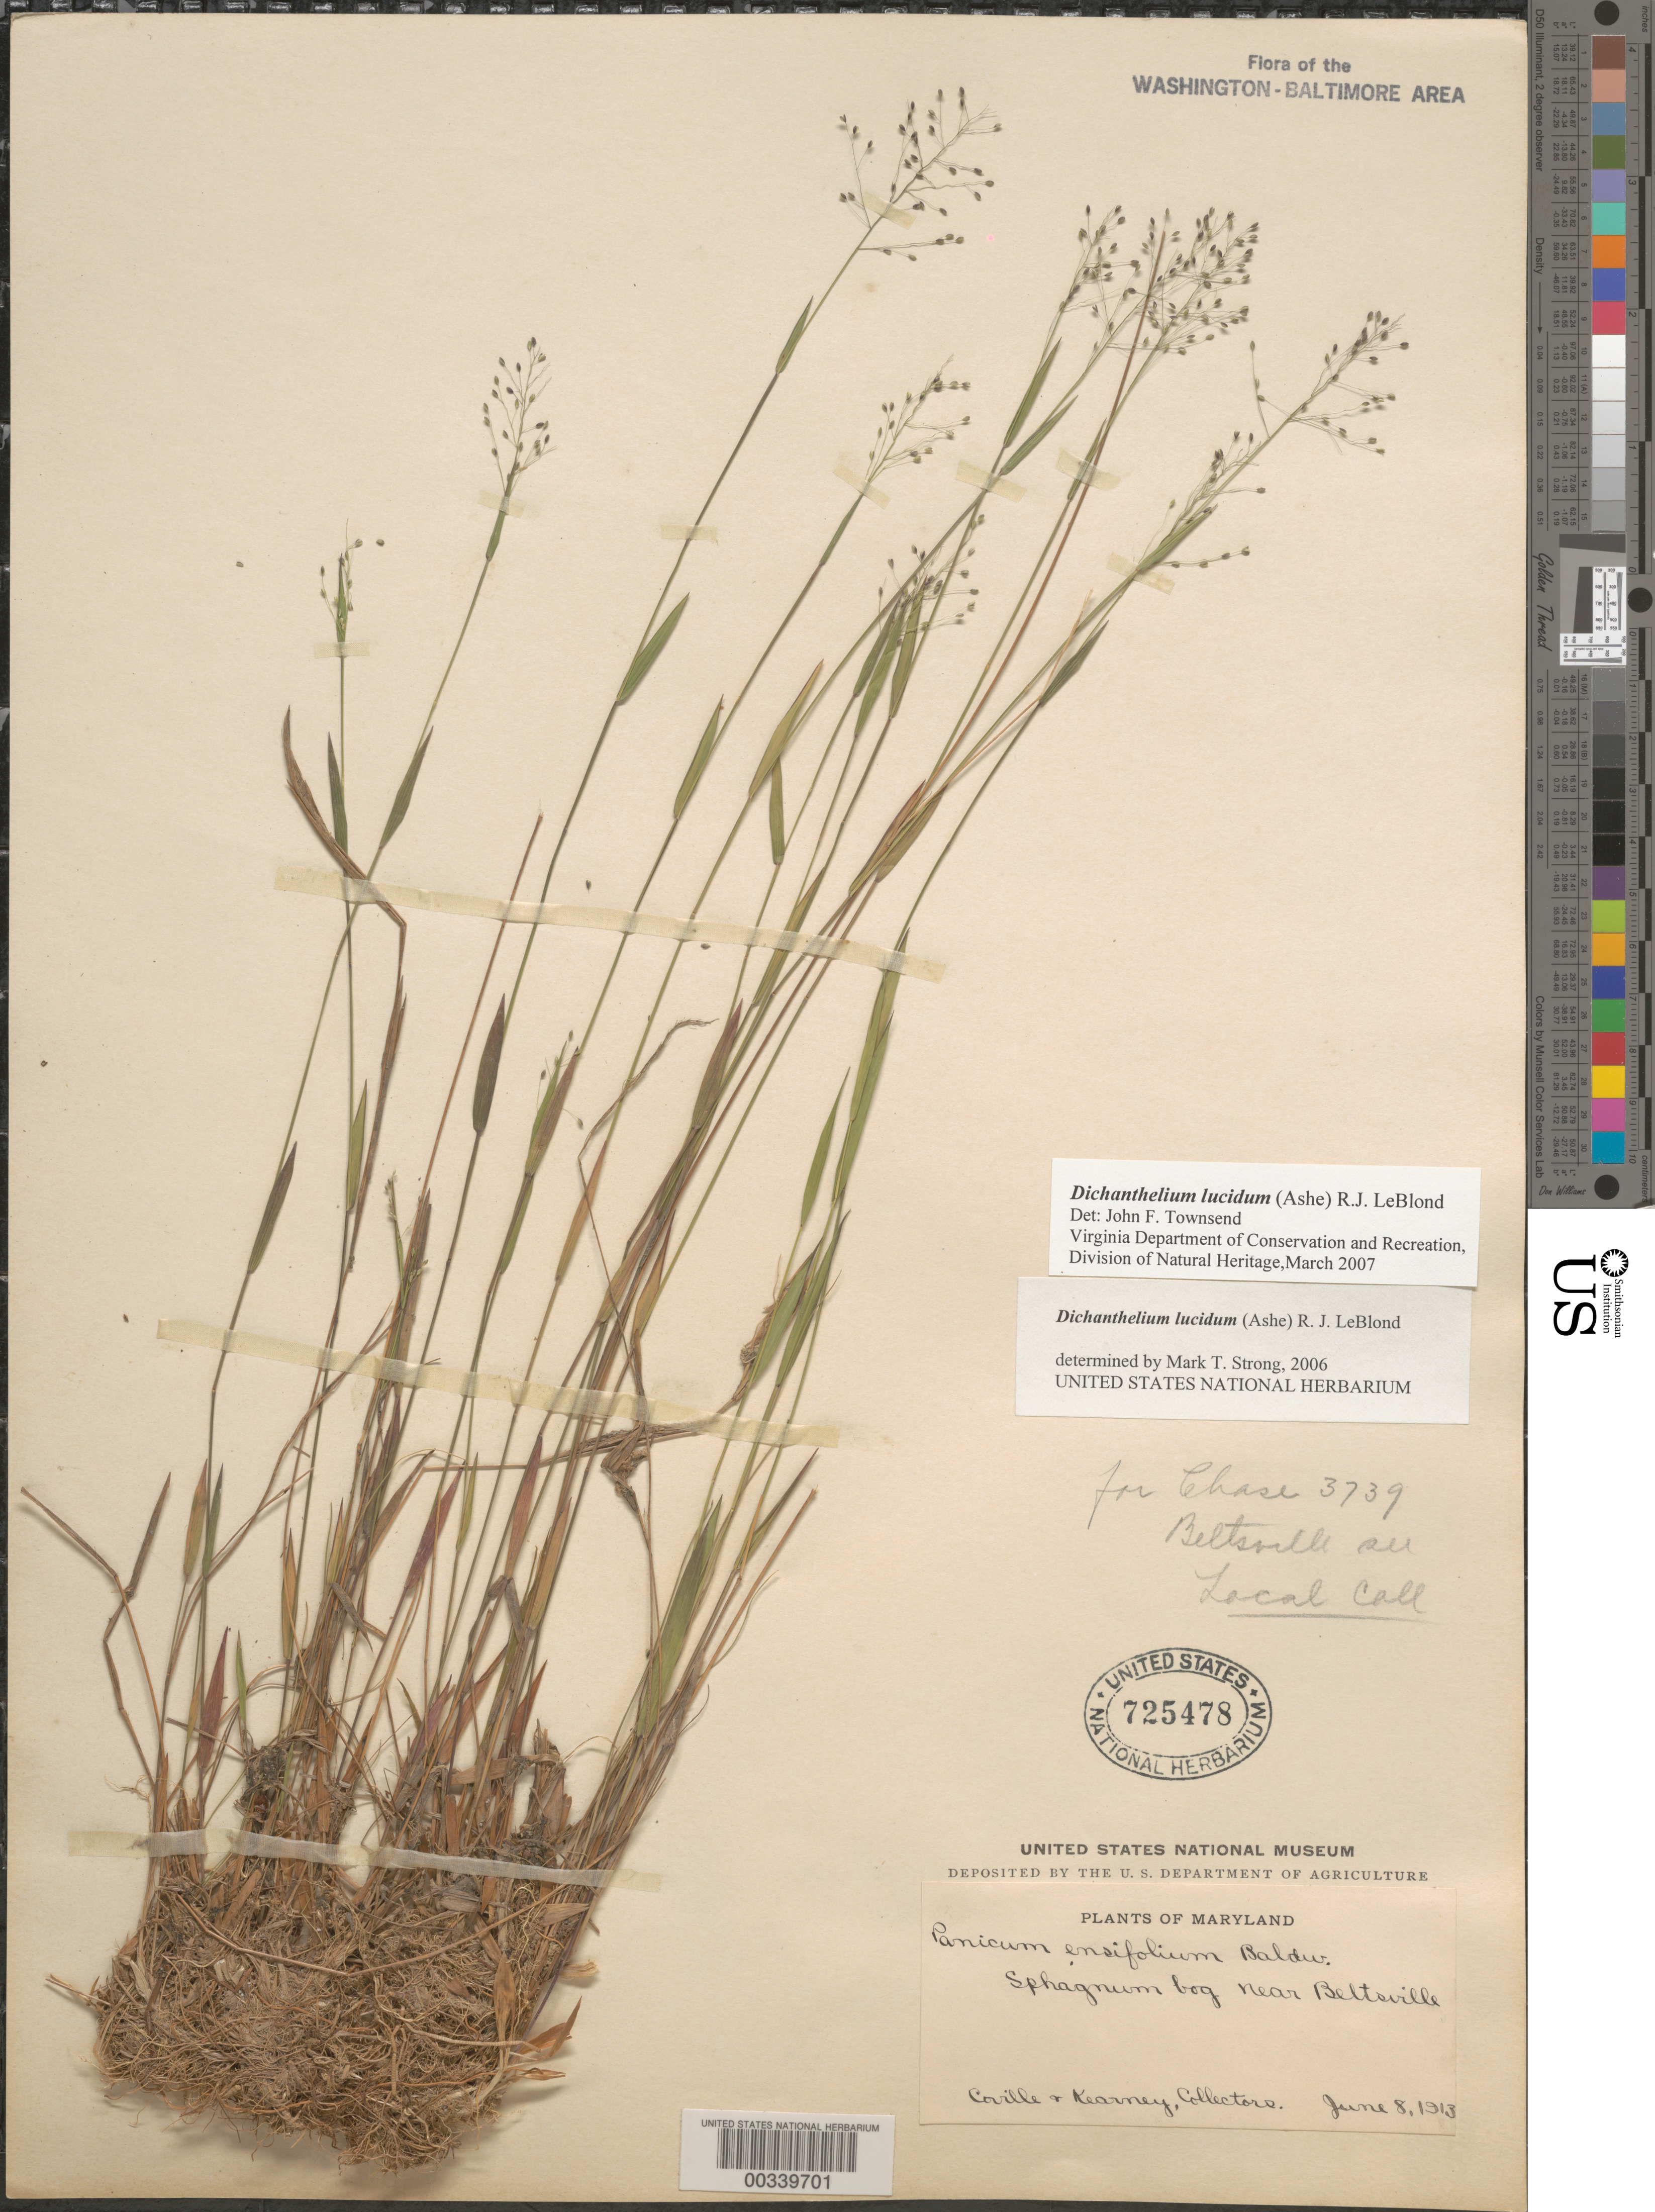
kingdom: Plantae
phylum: Tracheophyta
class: Liliopsida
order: Poales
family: Poaceae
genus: Dichanthelium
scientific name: Dichanthelium dichotomum var. dichotomum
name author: (L.) Gould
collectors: F. V. Coville & T. H. Kearney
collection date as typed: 08 Jun 1913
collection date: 1913-06-08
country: United States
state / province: Maryland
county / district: Prince George's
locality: Near Beltsville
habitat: Sphagnum bog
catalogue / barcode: US 725478